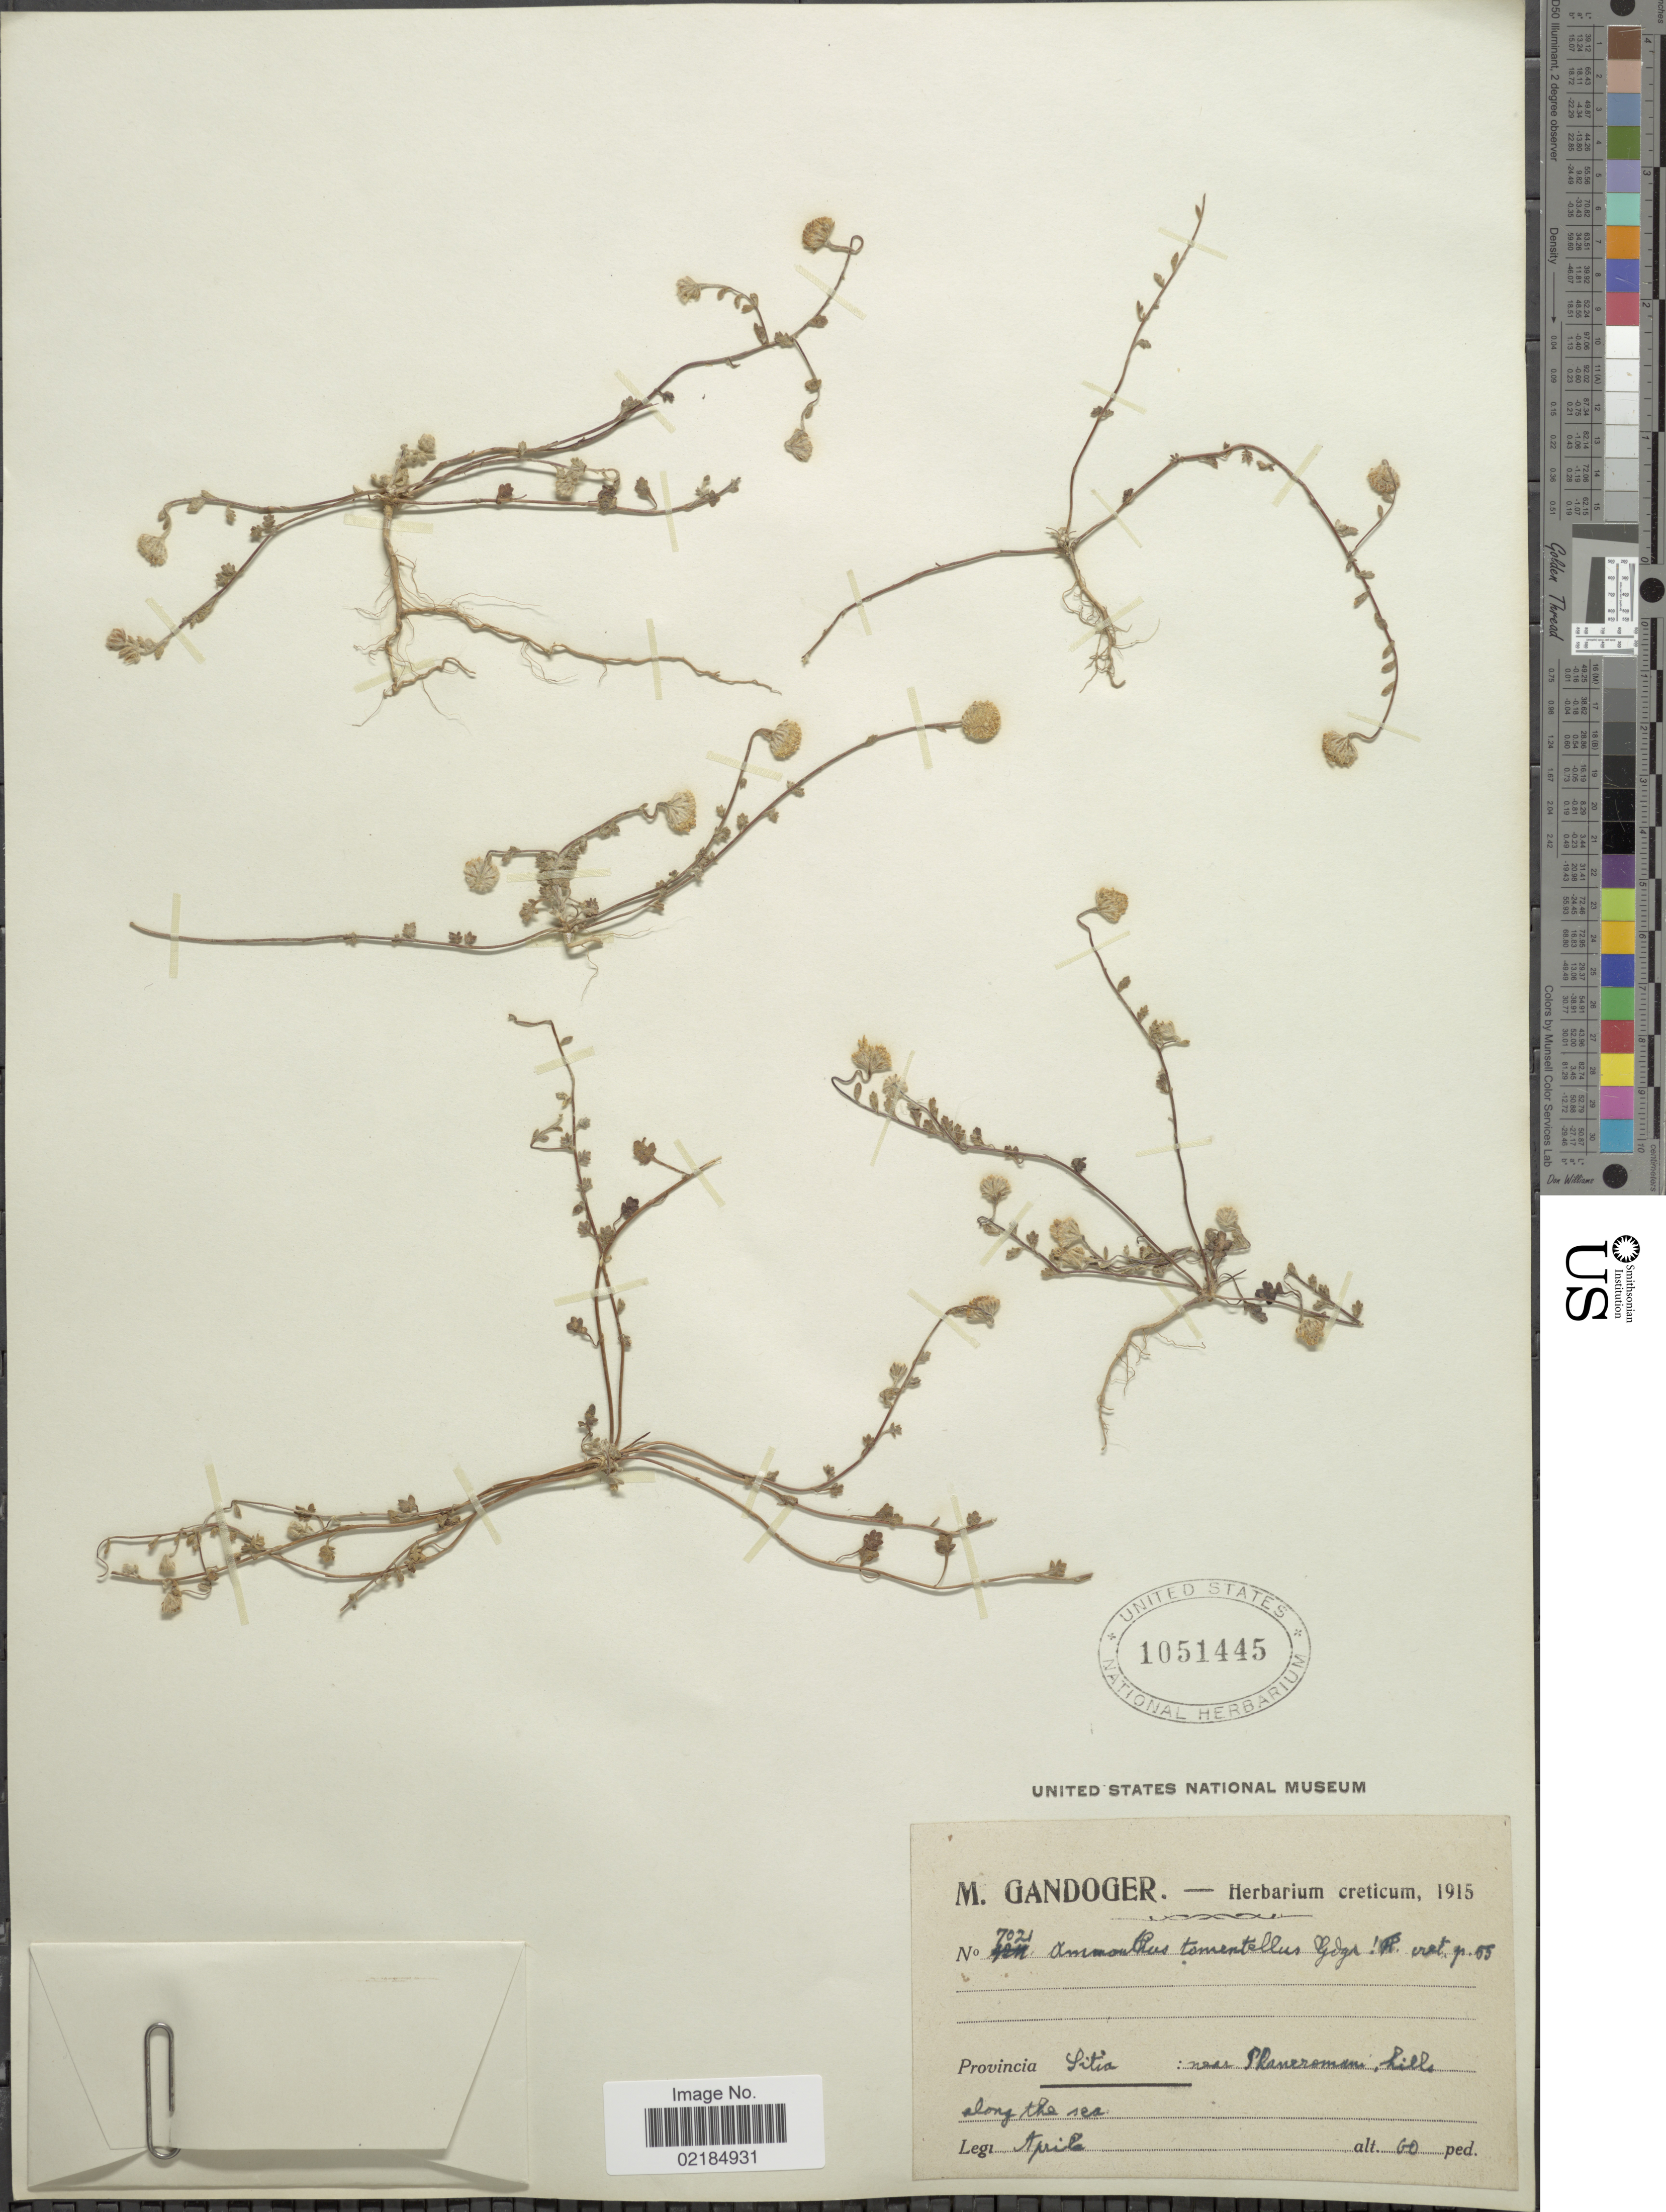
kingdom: Plantae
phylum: Tracheophyta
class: Magnoliopsida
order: Asterales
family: Asteraceae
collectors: M. Gandoger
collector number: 7021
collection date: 1915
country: Greece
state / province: Crete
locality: Provincia Sitia: near Shaneromani, hills along the sea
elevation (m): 18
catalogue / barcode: US 1051445